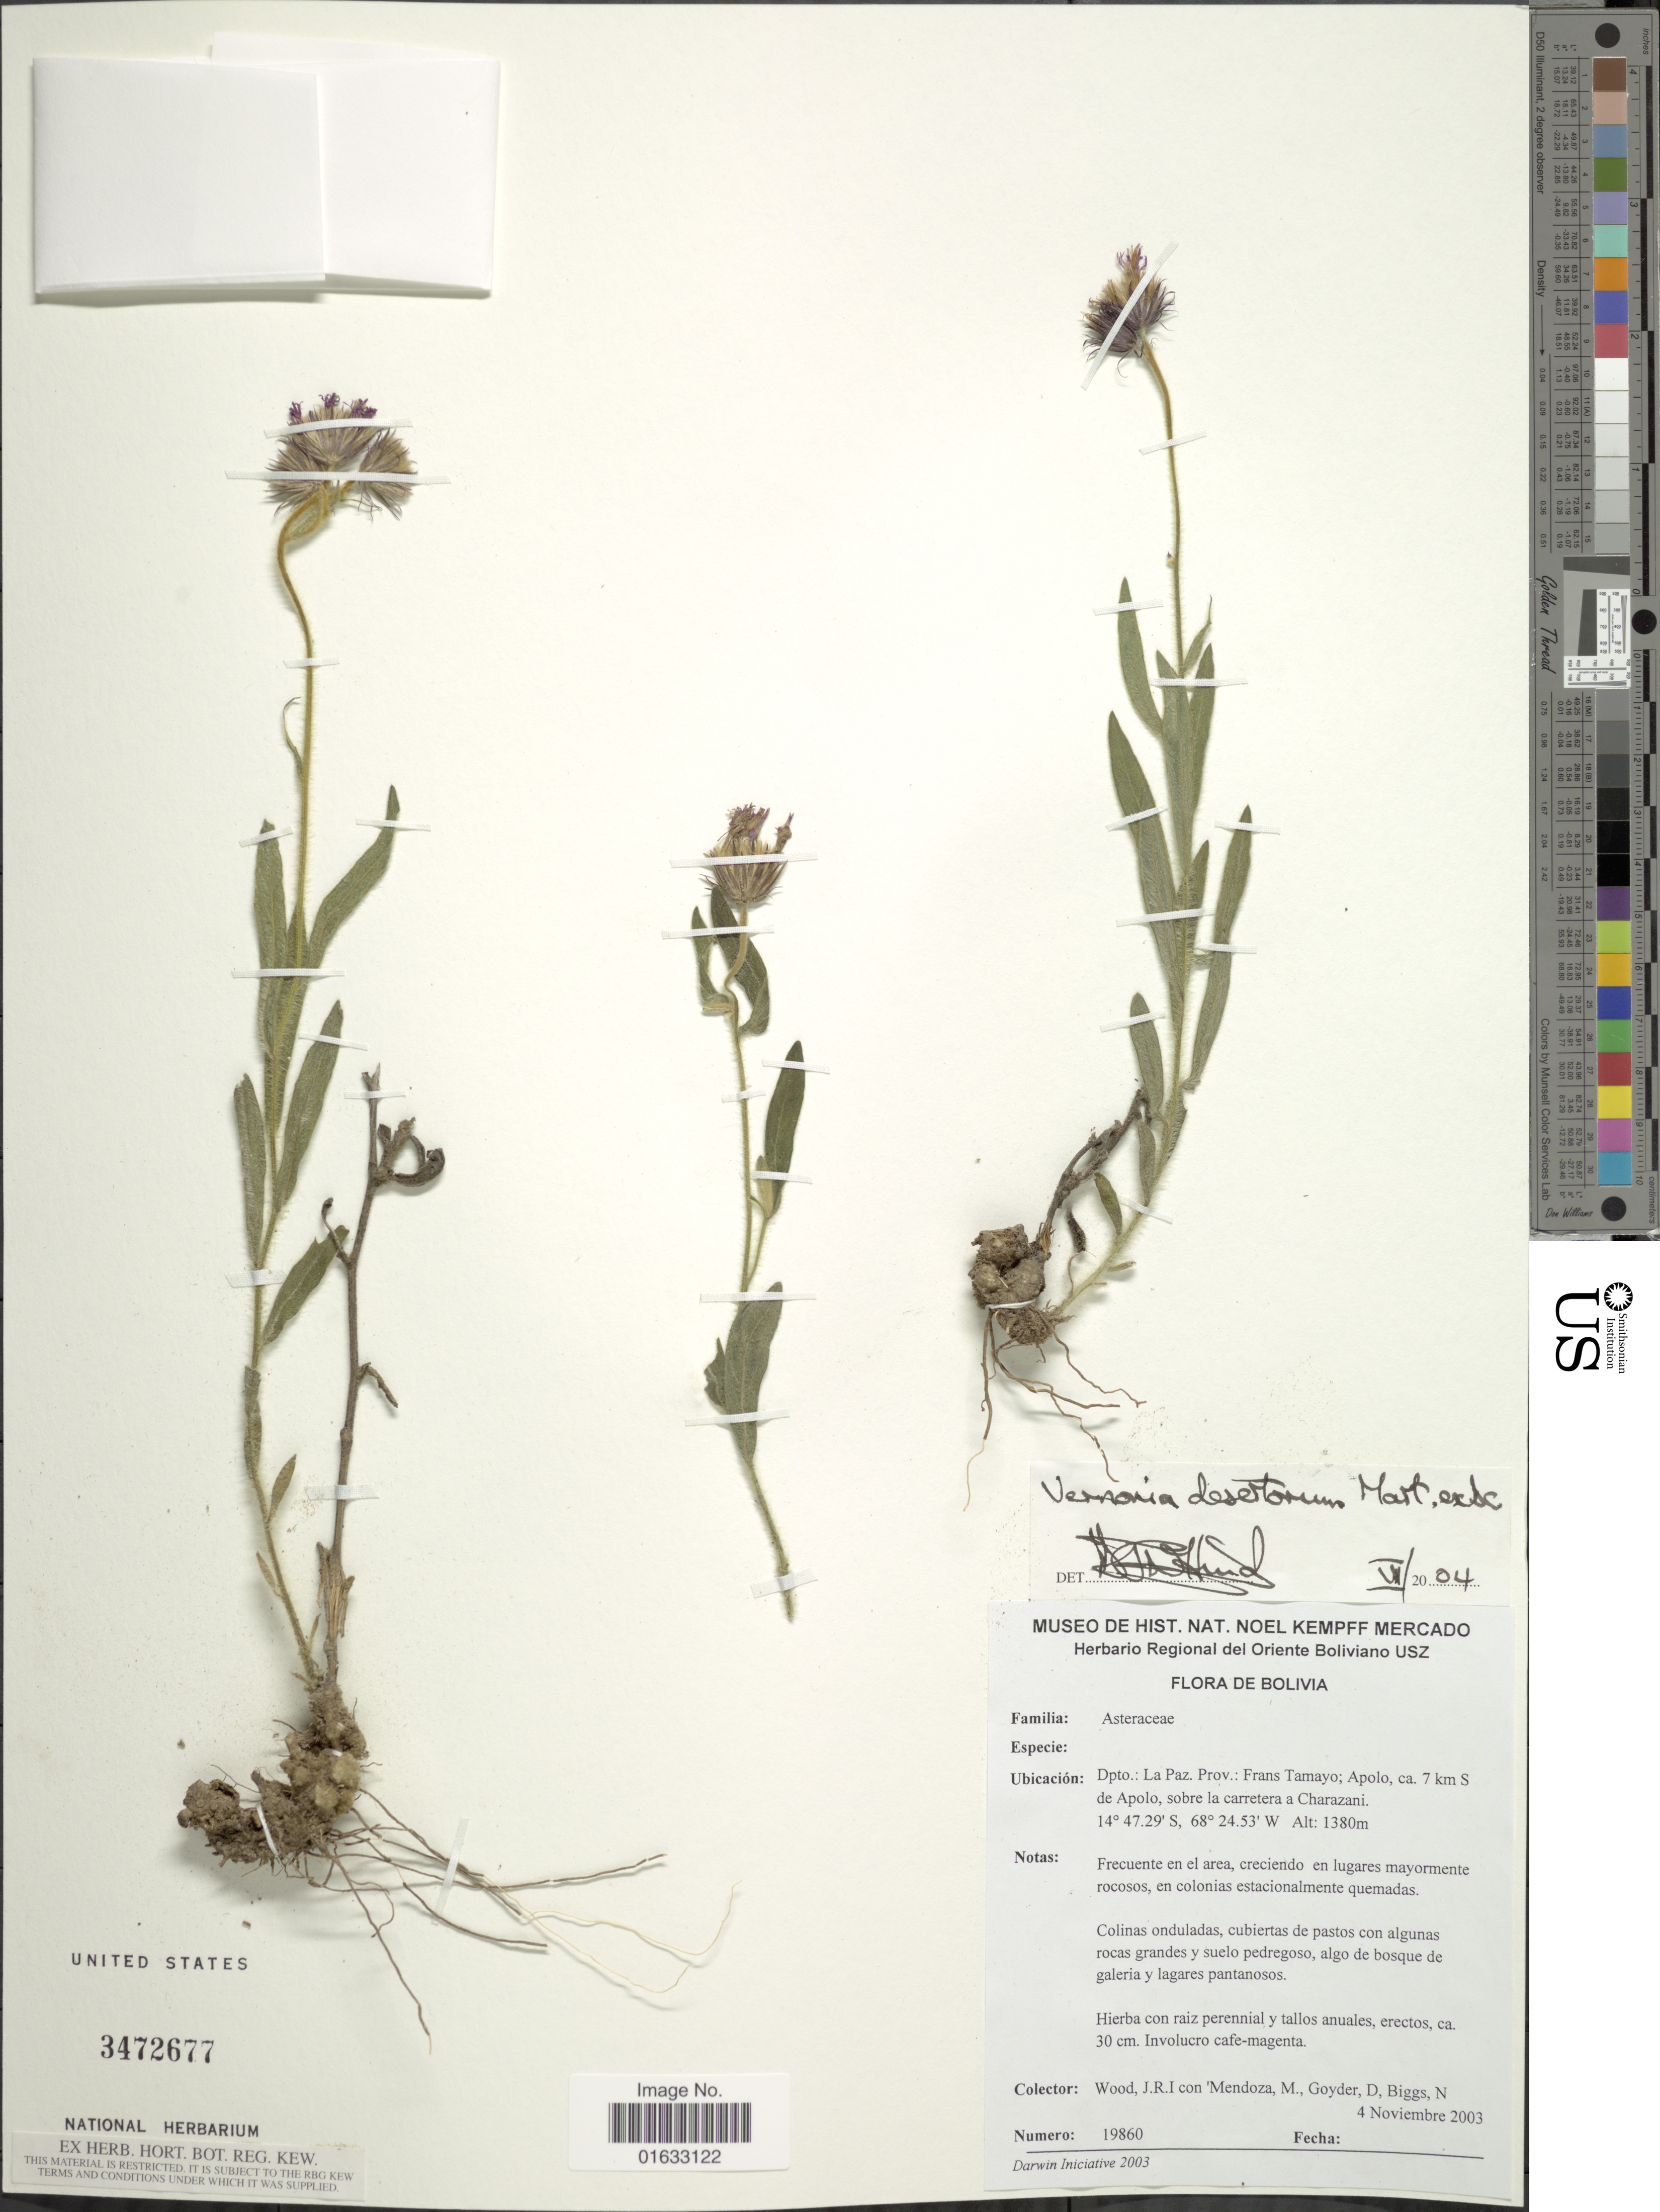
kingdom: Plantae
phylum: Tracheophyta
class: Magnoliopsida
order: Asterales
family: Asteraceae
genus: Chrysolaena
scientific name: Chrysolaena desertorum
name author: (Mart. ex DC.) Dematt.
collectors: J. R. I. Wood, M. Mendoza, D. Goyder & N. Biggs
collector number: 19860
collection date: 2003-11-04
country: Bolivia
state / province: La Paz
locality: Bolivia, Dpto. La Paz. Prov.: Frans Tamayo; Apolo, ca. 7 km S. de Apolo, sobre la carretera a Charazani.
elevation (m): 1380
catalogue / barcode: US 3472677